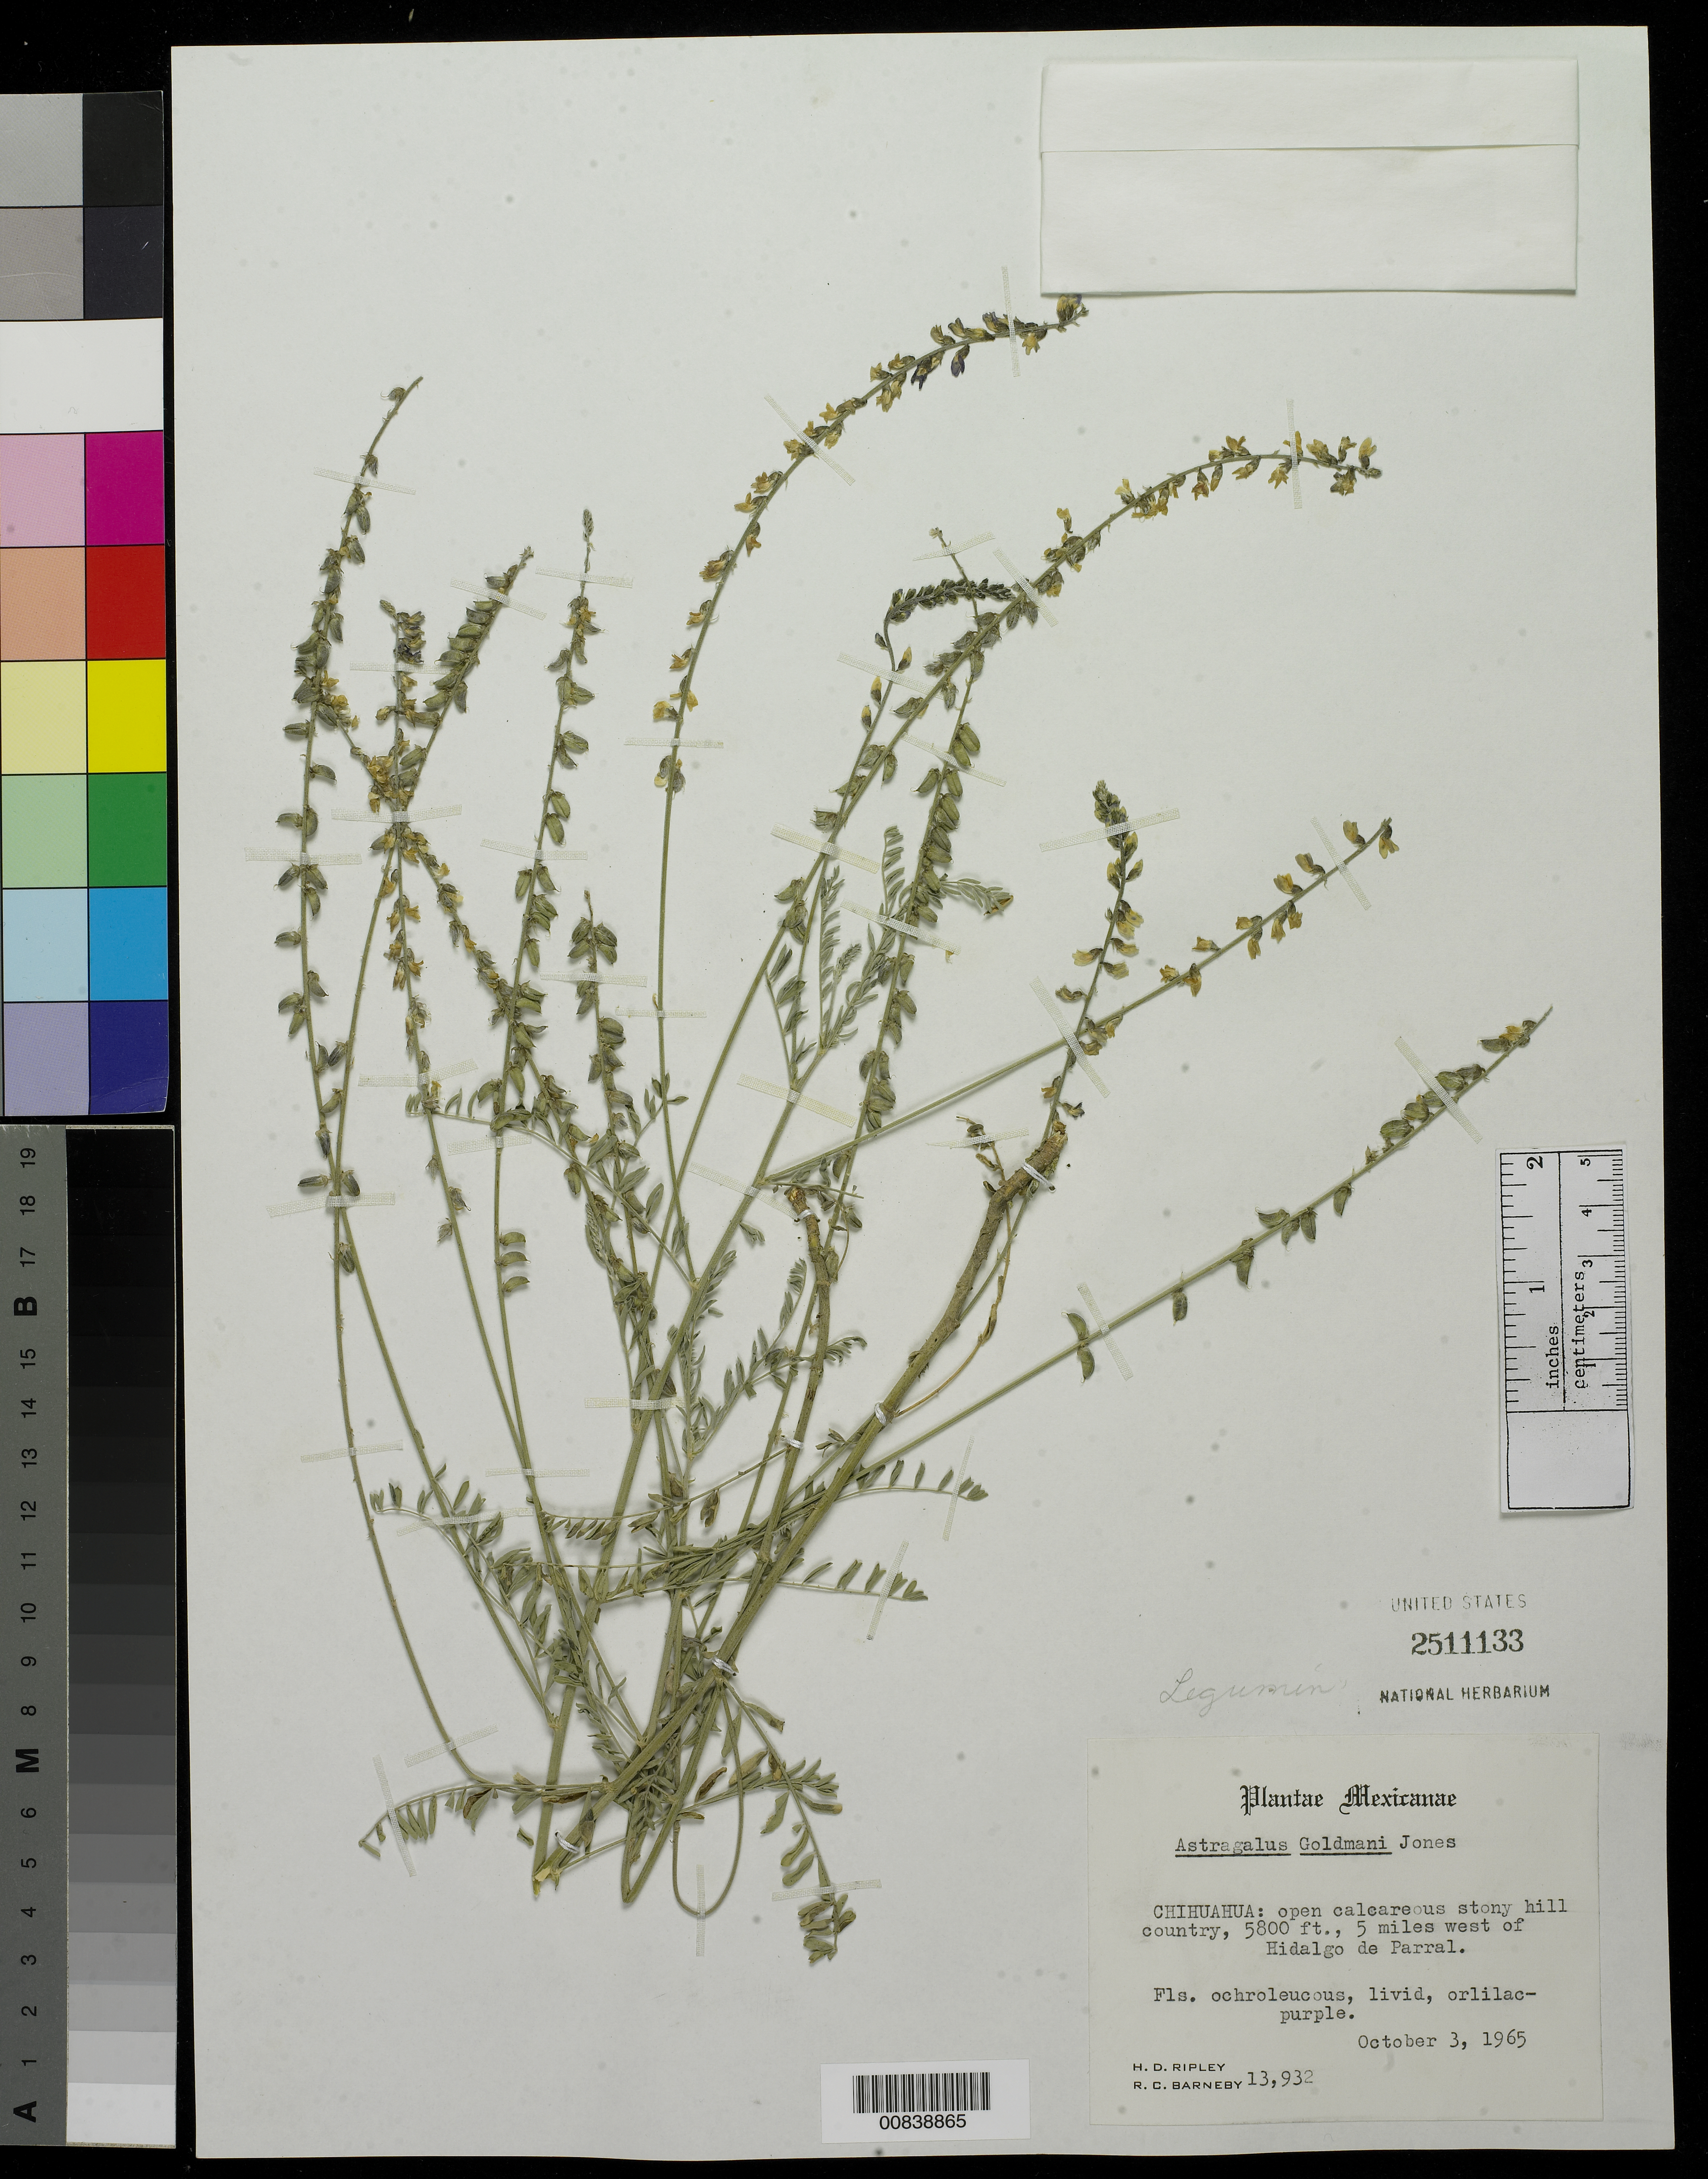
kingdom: Plantae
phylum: Tracheophyta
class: Magnoliopsida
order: Fabales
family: Fabaceae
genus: Astragalus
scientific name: Astragalus goldmanii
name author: M.E. Jones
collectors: H. Ripley & R. C. Barneby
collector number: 13932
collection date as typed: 03 Oct 1965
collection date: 1965-10-03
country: Mexico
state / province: Chihuahua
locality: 5 miles west of Hidalgo de Parral.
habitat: Open calcareous stony hill country.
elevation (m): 1768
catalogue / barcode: US 2511133